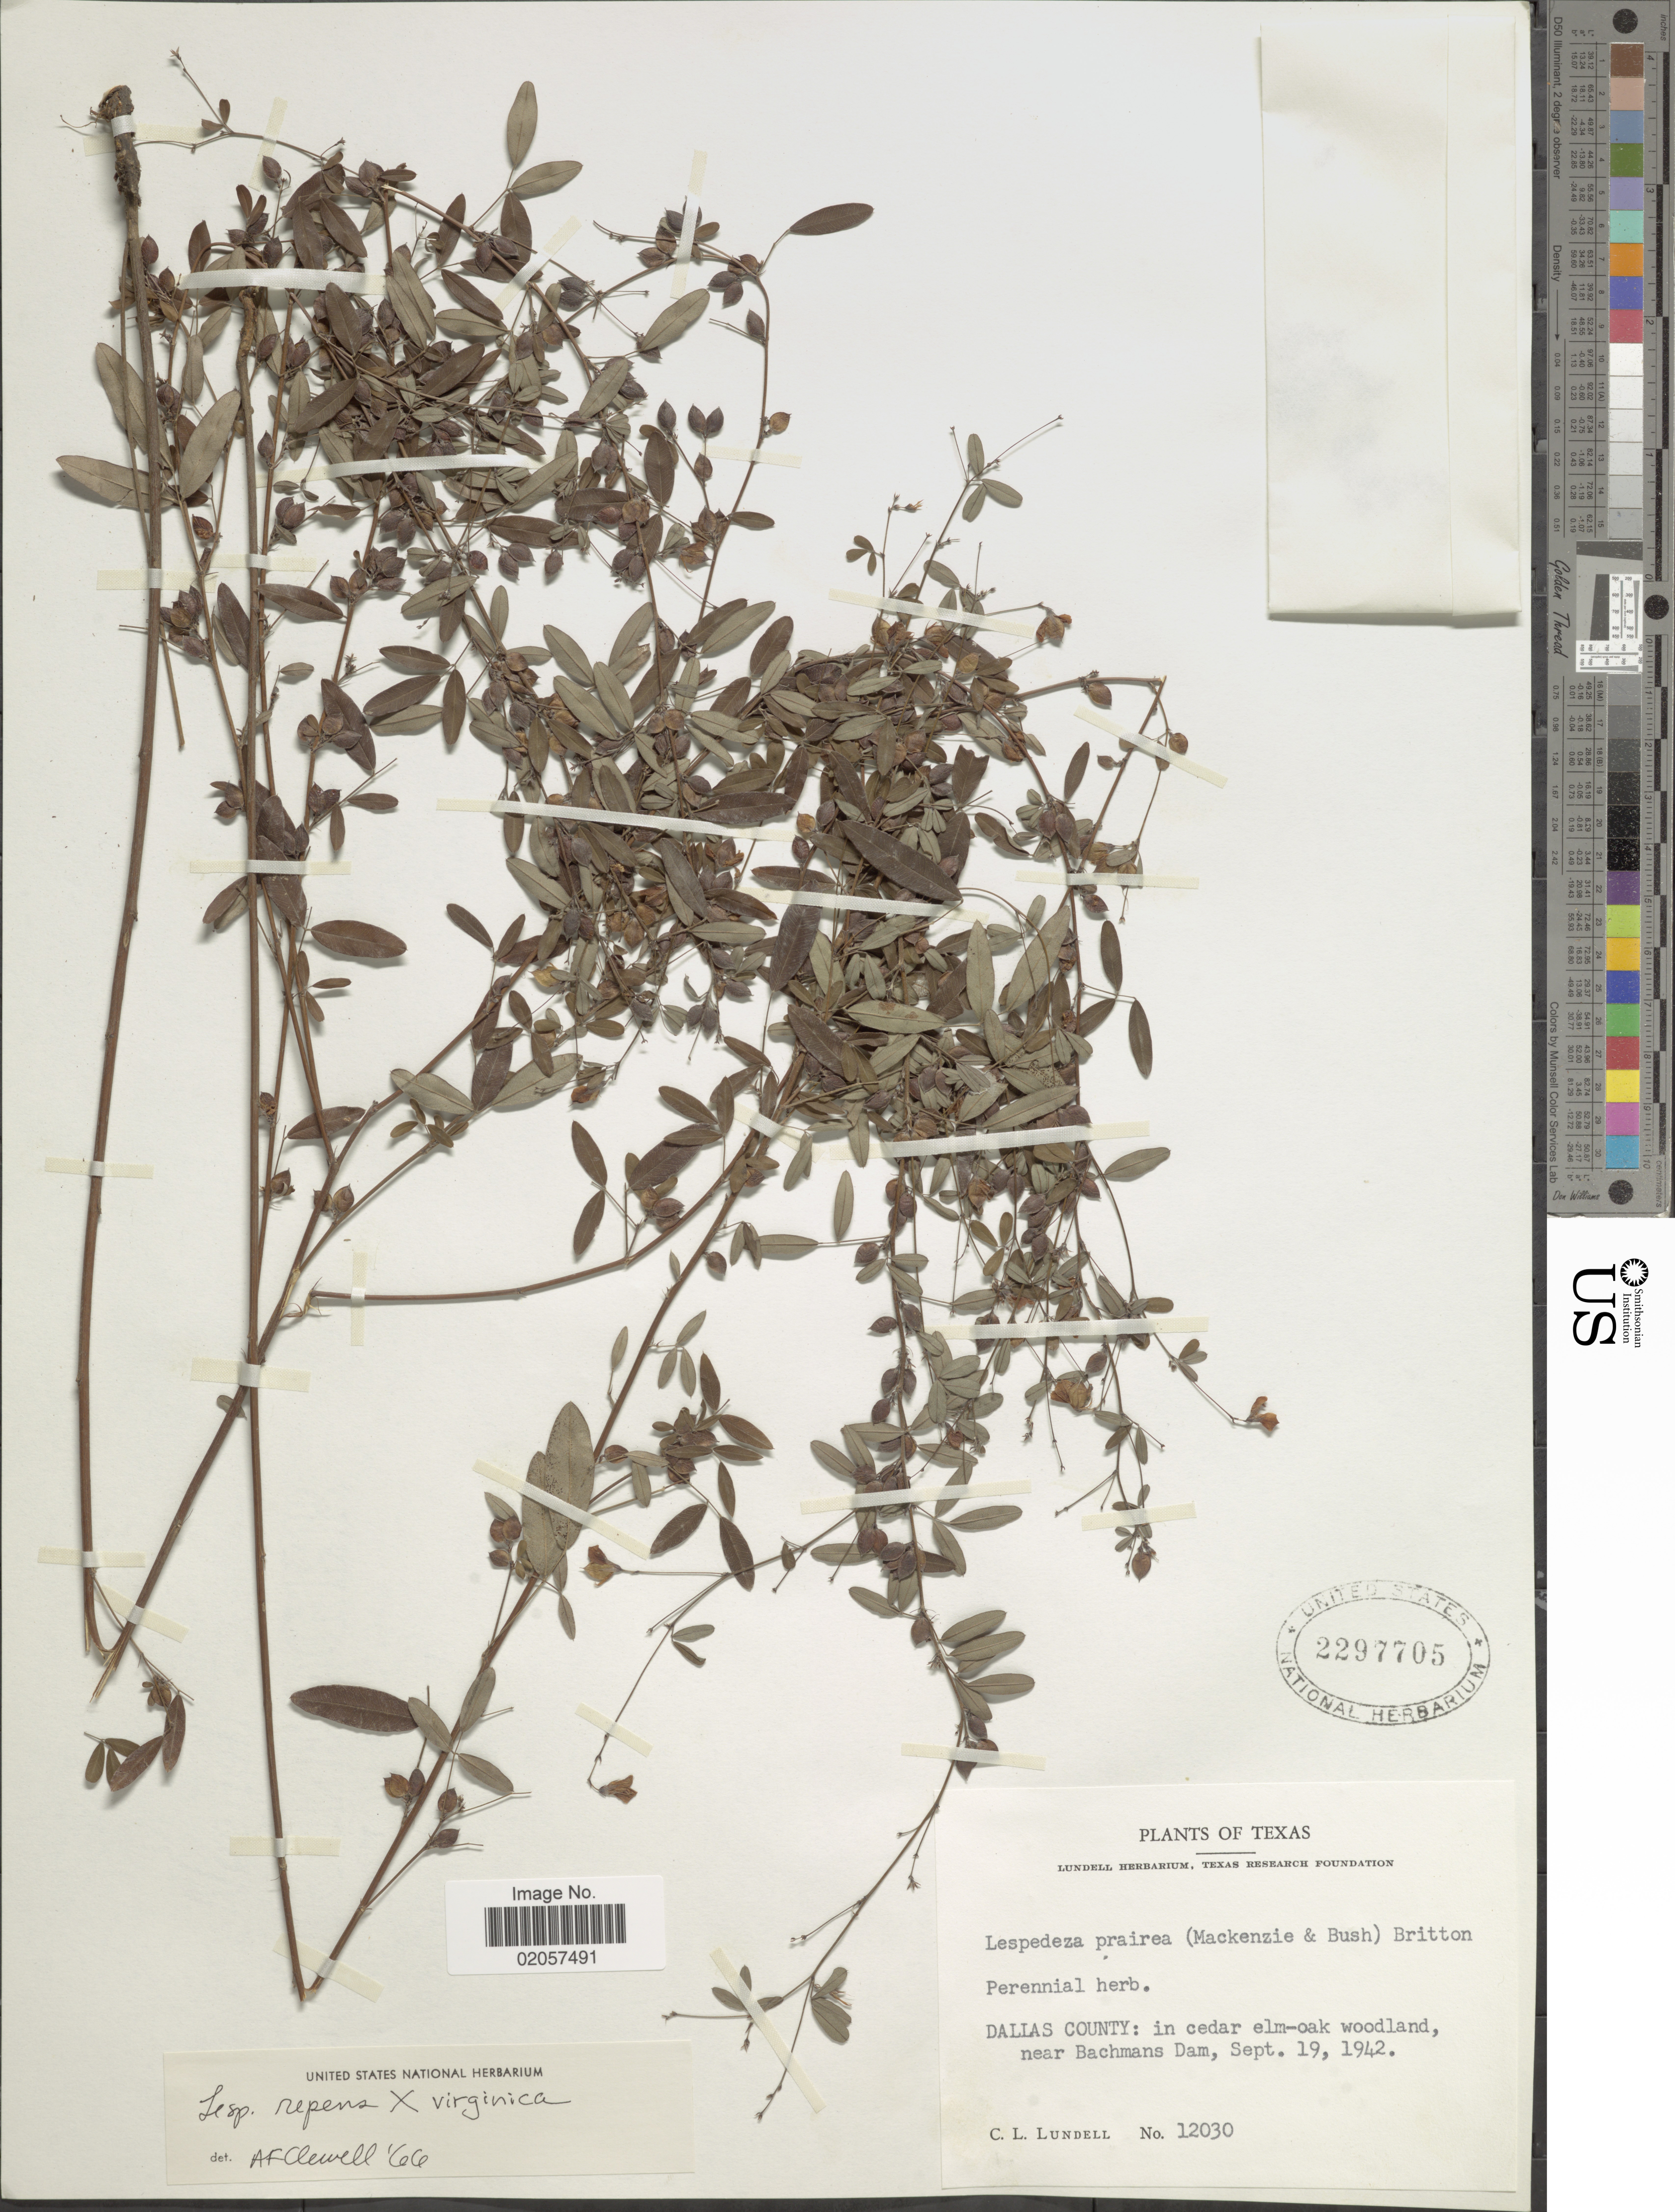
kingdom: Plantae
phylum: Tracheophyta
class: Magnoliopsida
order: Fabales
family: Fabaceae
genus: Lespedeza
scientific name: Lespedeza repens x L. virginica (L.) Britton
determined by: Clewell, Andre Francis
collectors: C. L. Lundell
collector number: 12030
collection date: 1942-09-19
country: United States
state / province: Texas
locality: Texas, Dallas County: in clear elm-oak woodland near Bachmans Dam.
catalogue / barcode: US 2297705